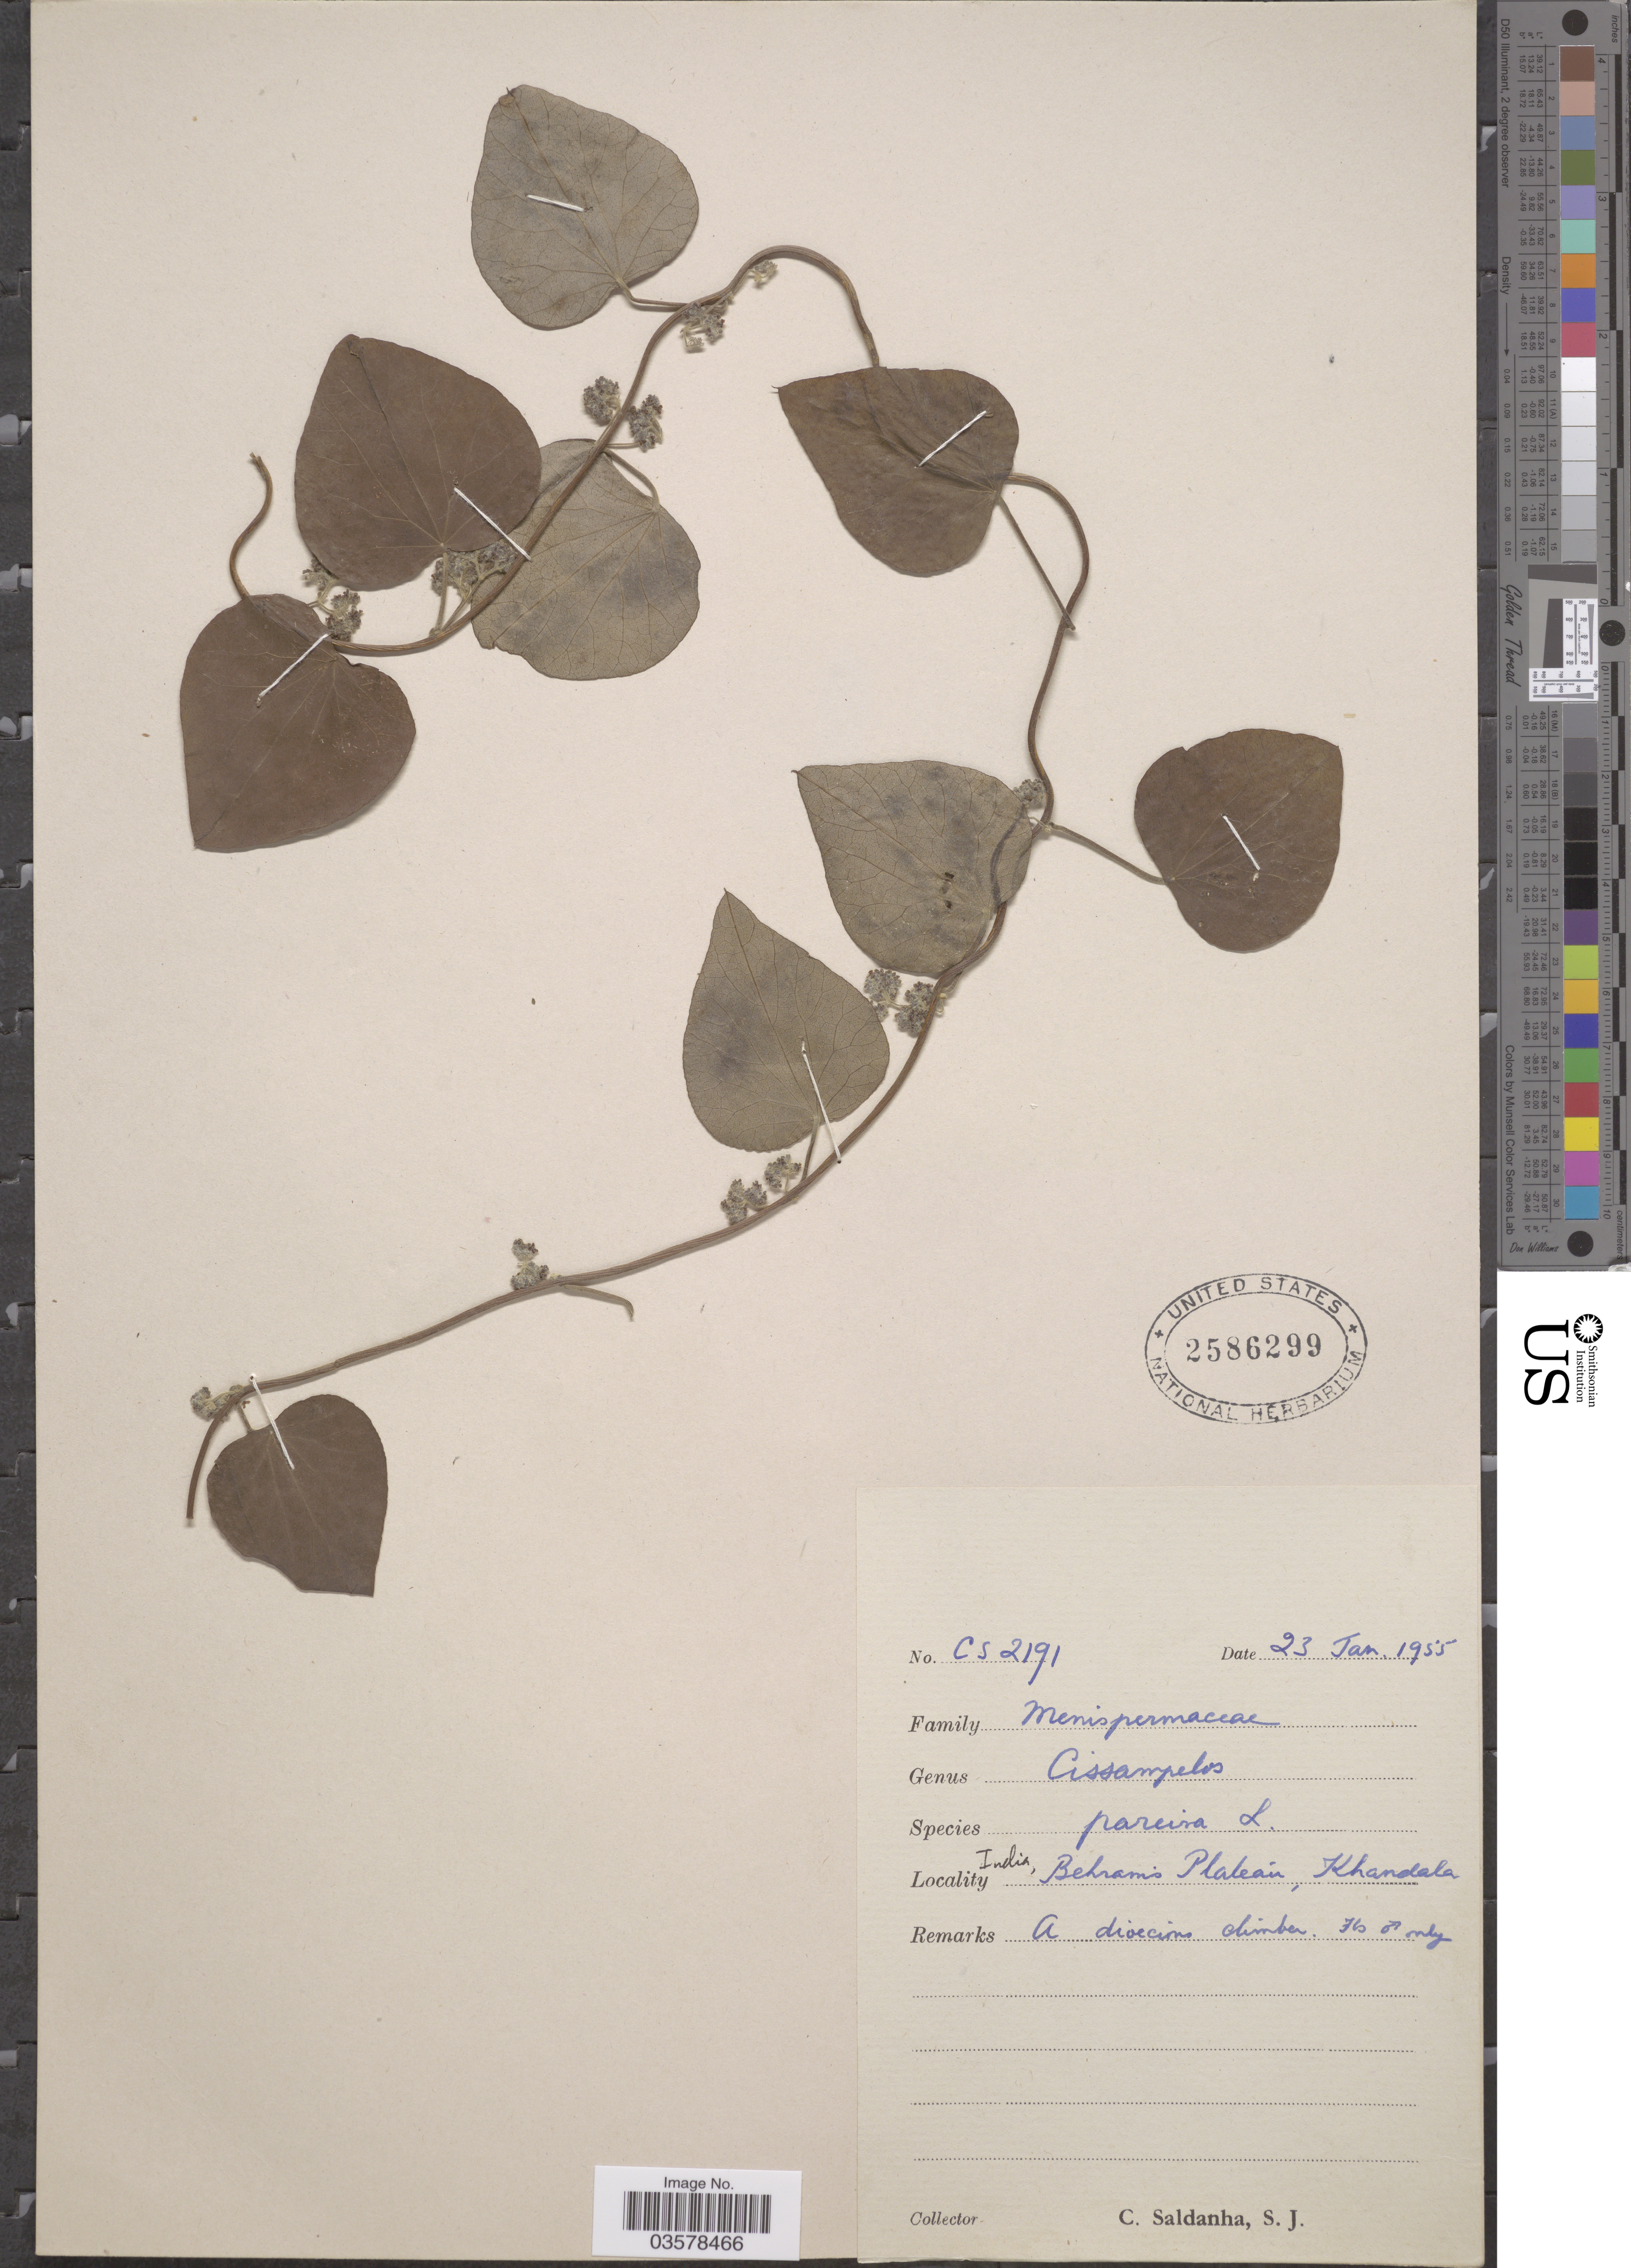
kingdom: Plantae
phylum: Tracheophyta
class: Magnoliopsida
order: Ranunculales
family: Menispermaceae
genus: Cissampelos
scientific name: Cissampelos pareira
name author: L.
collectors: C. Saldanha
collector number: C52191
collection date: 1955-01-23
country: India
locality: Behram's Plateau, Khandala.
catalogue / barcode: US 2586299